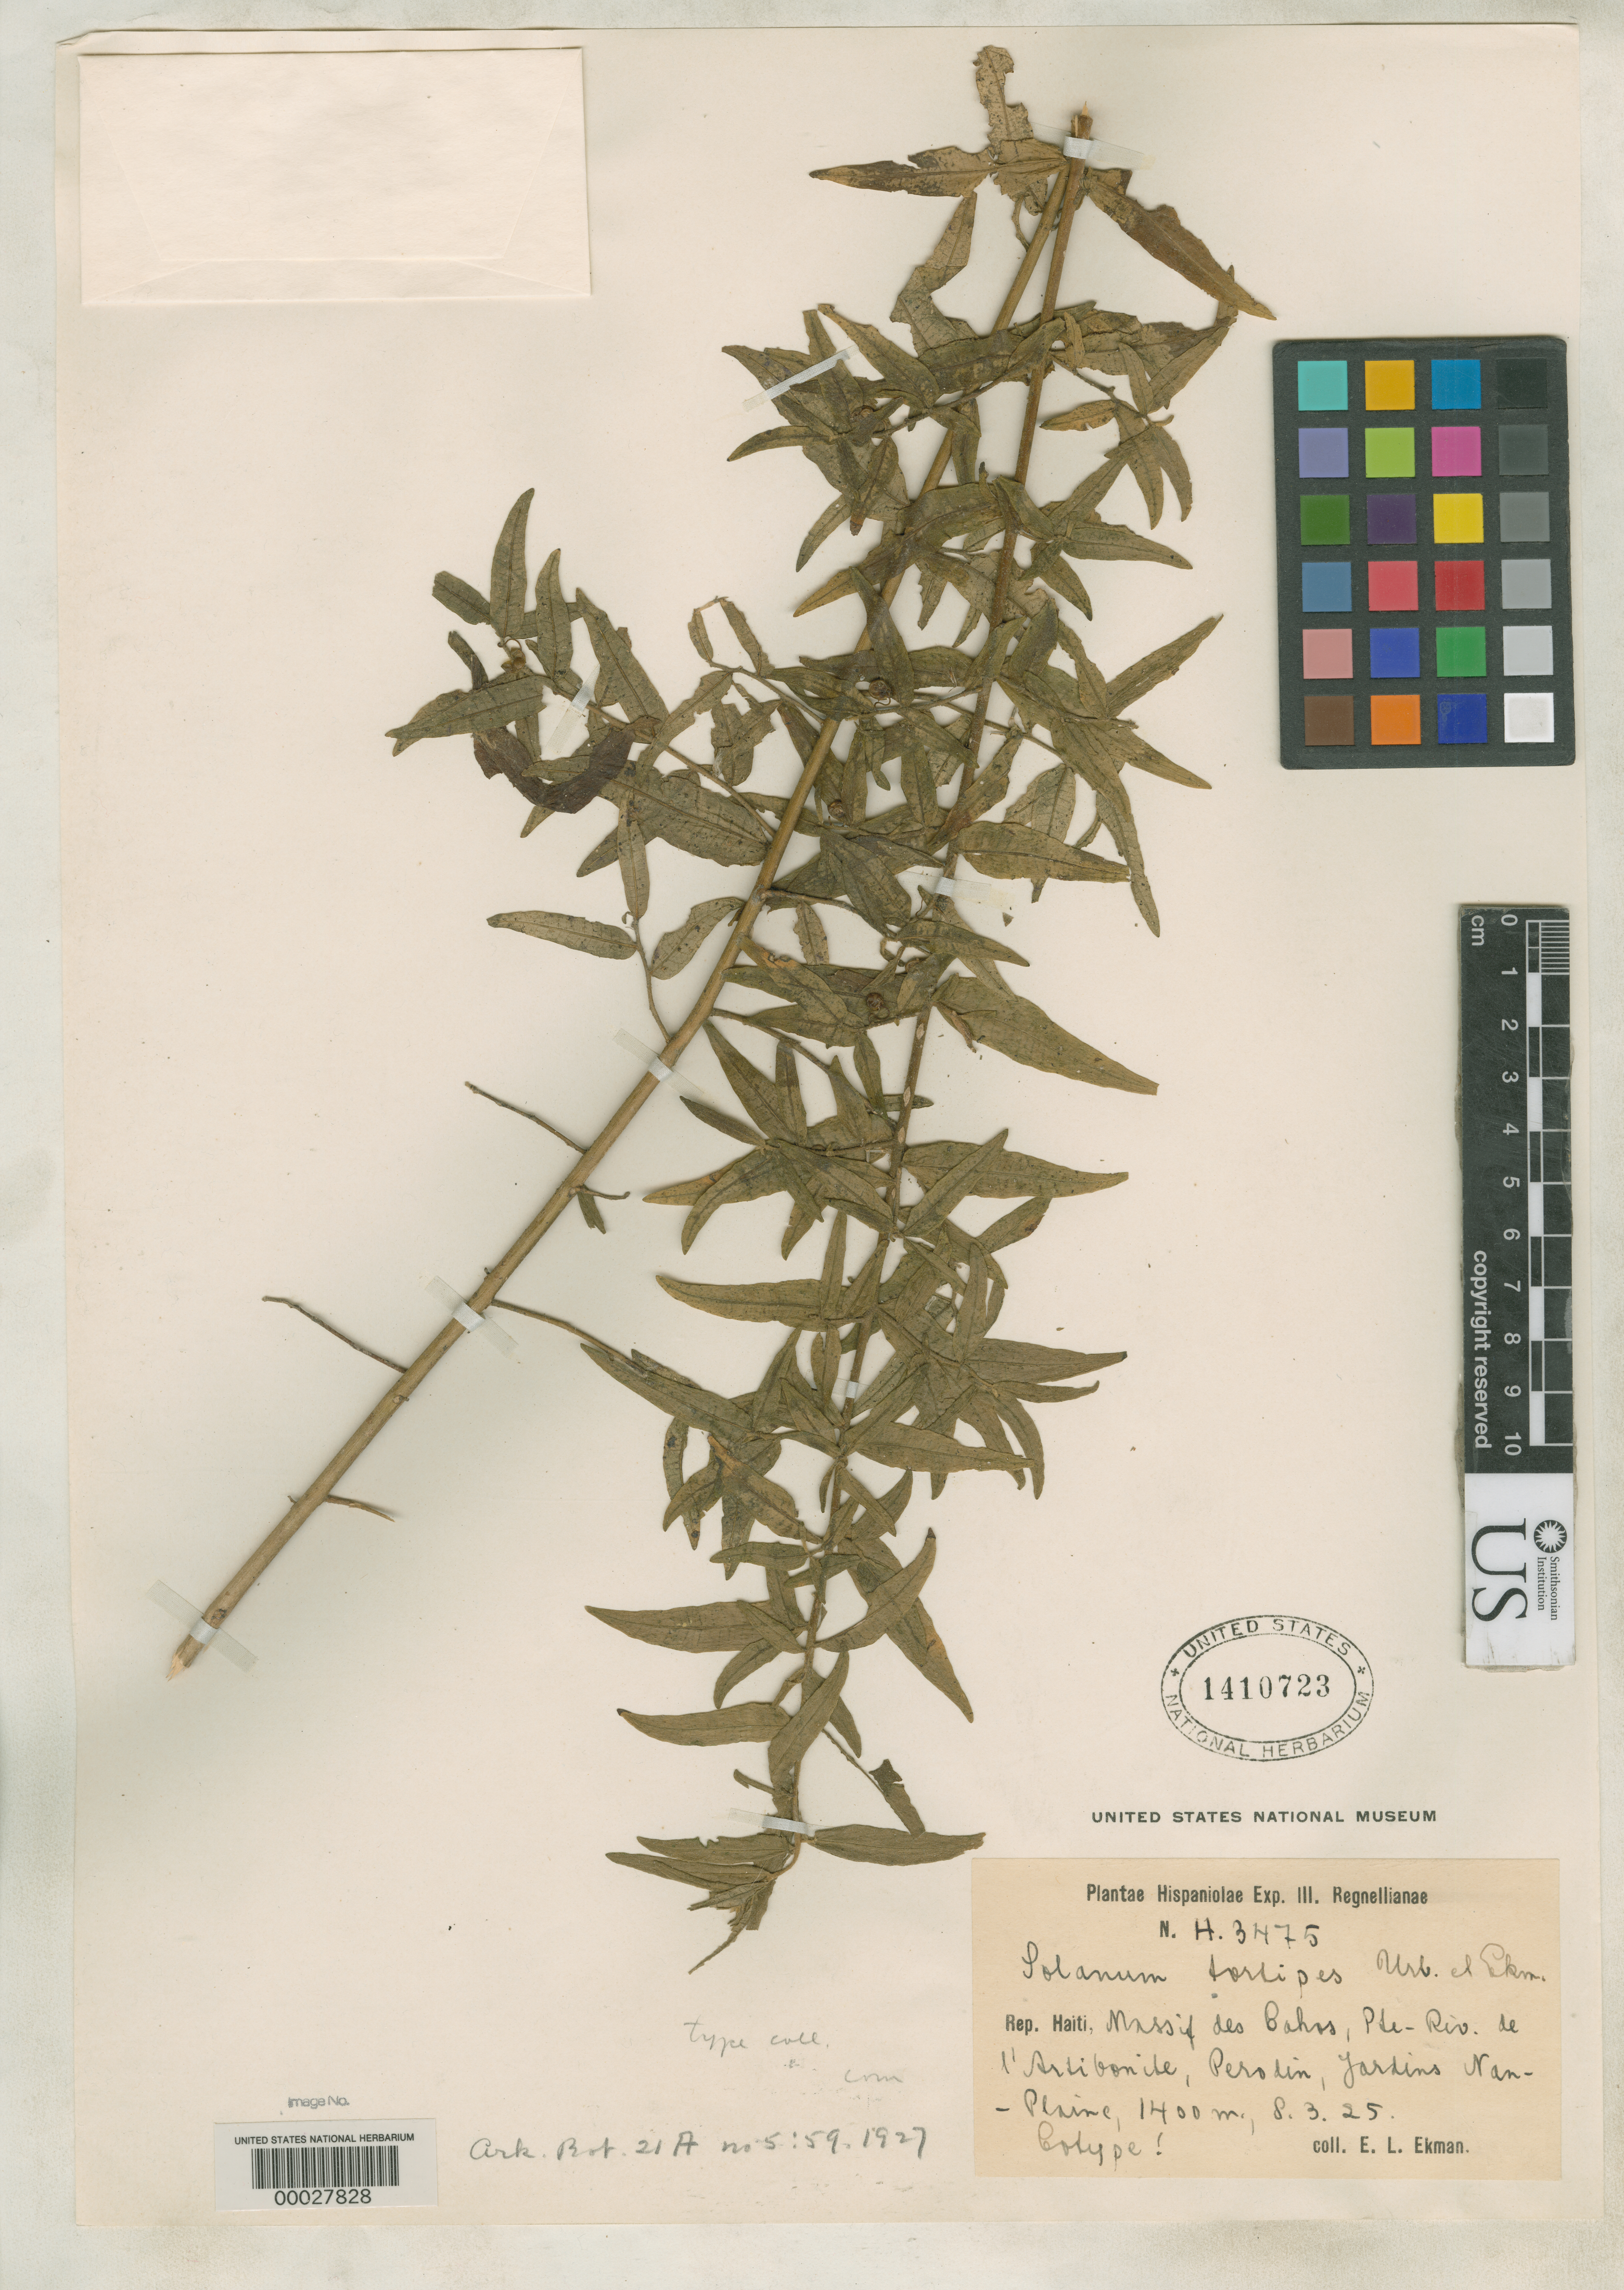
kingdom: Plantae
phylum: Tracheophyta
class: Magnoliopsida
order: Solanales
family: Solanaceae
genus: Solanum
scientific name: Solanum tortipes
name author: Urb. & Ekman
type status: Isotype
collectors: E. L. Ekman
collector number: H 3475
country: Haiti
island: Hispaniola Island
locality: Massif des Cahos near Perodin ad Petitriviere.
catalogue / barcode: US 1410723